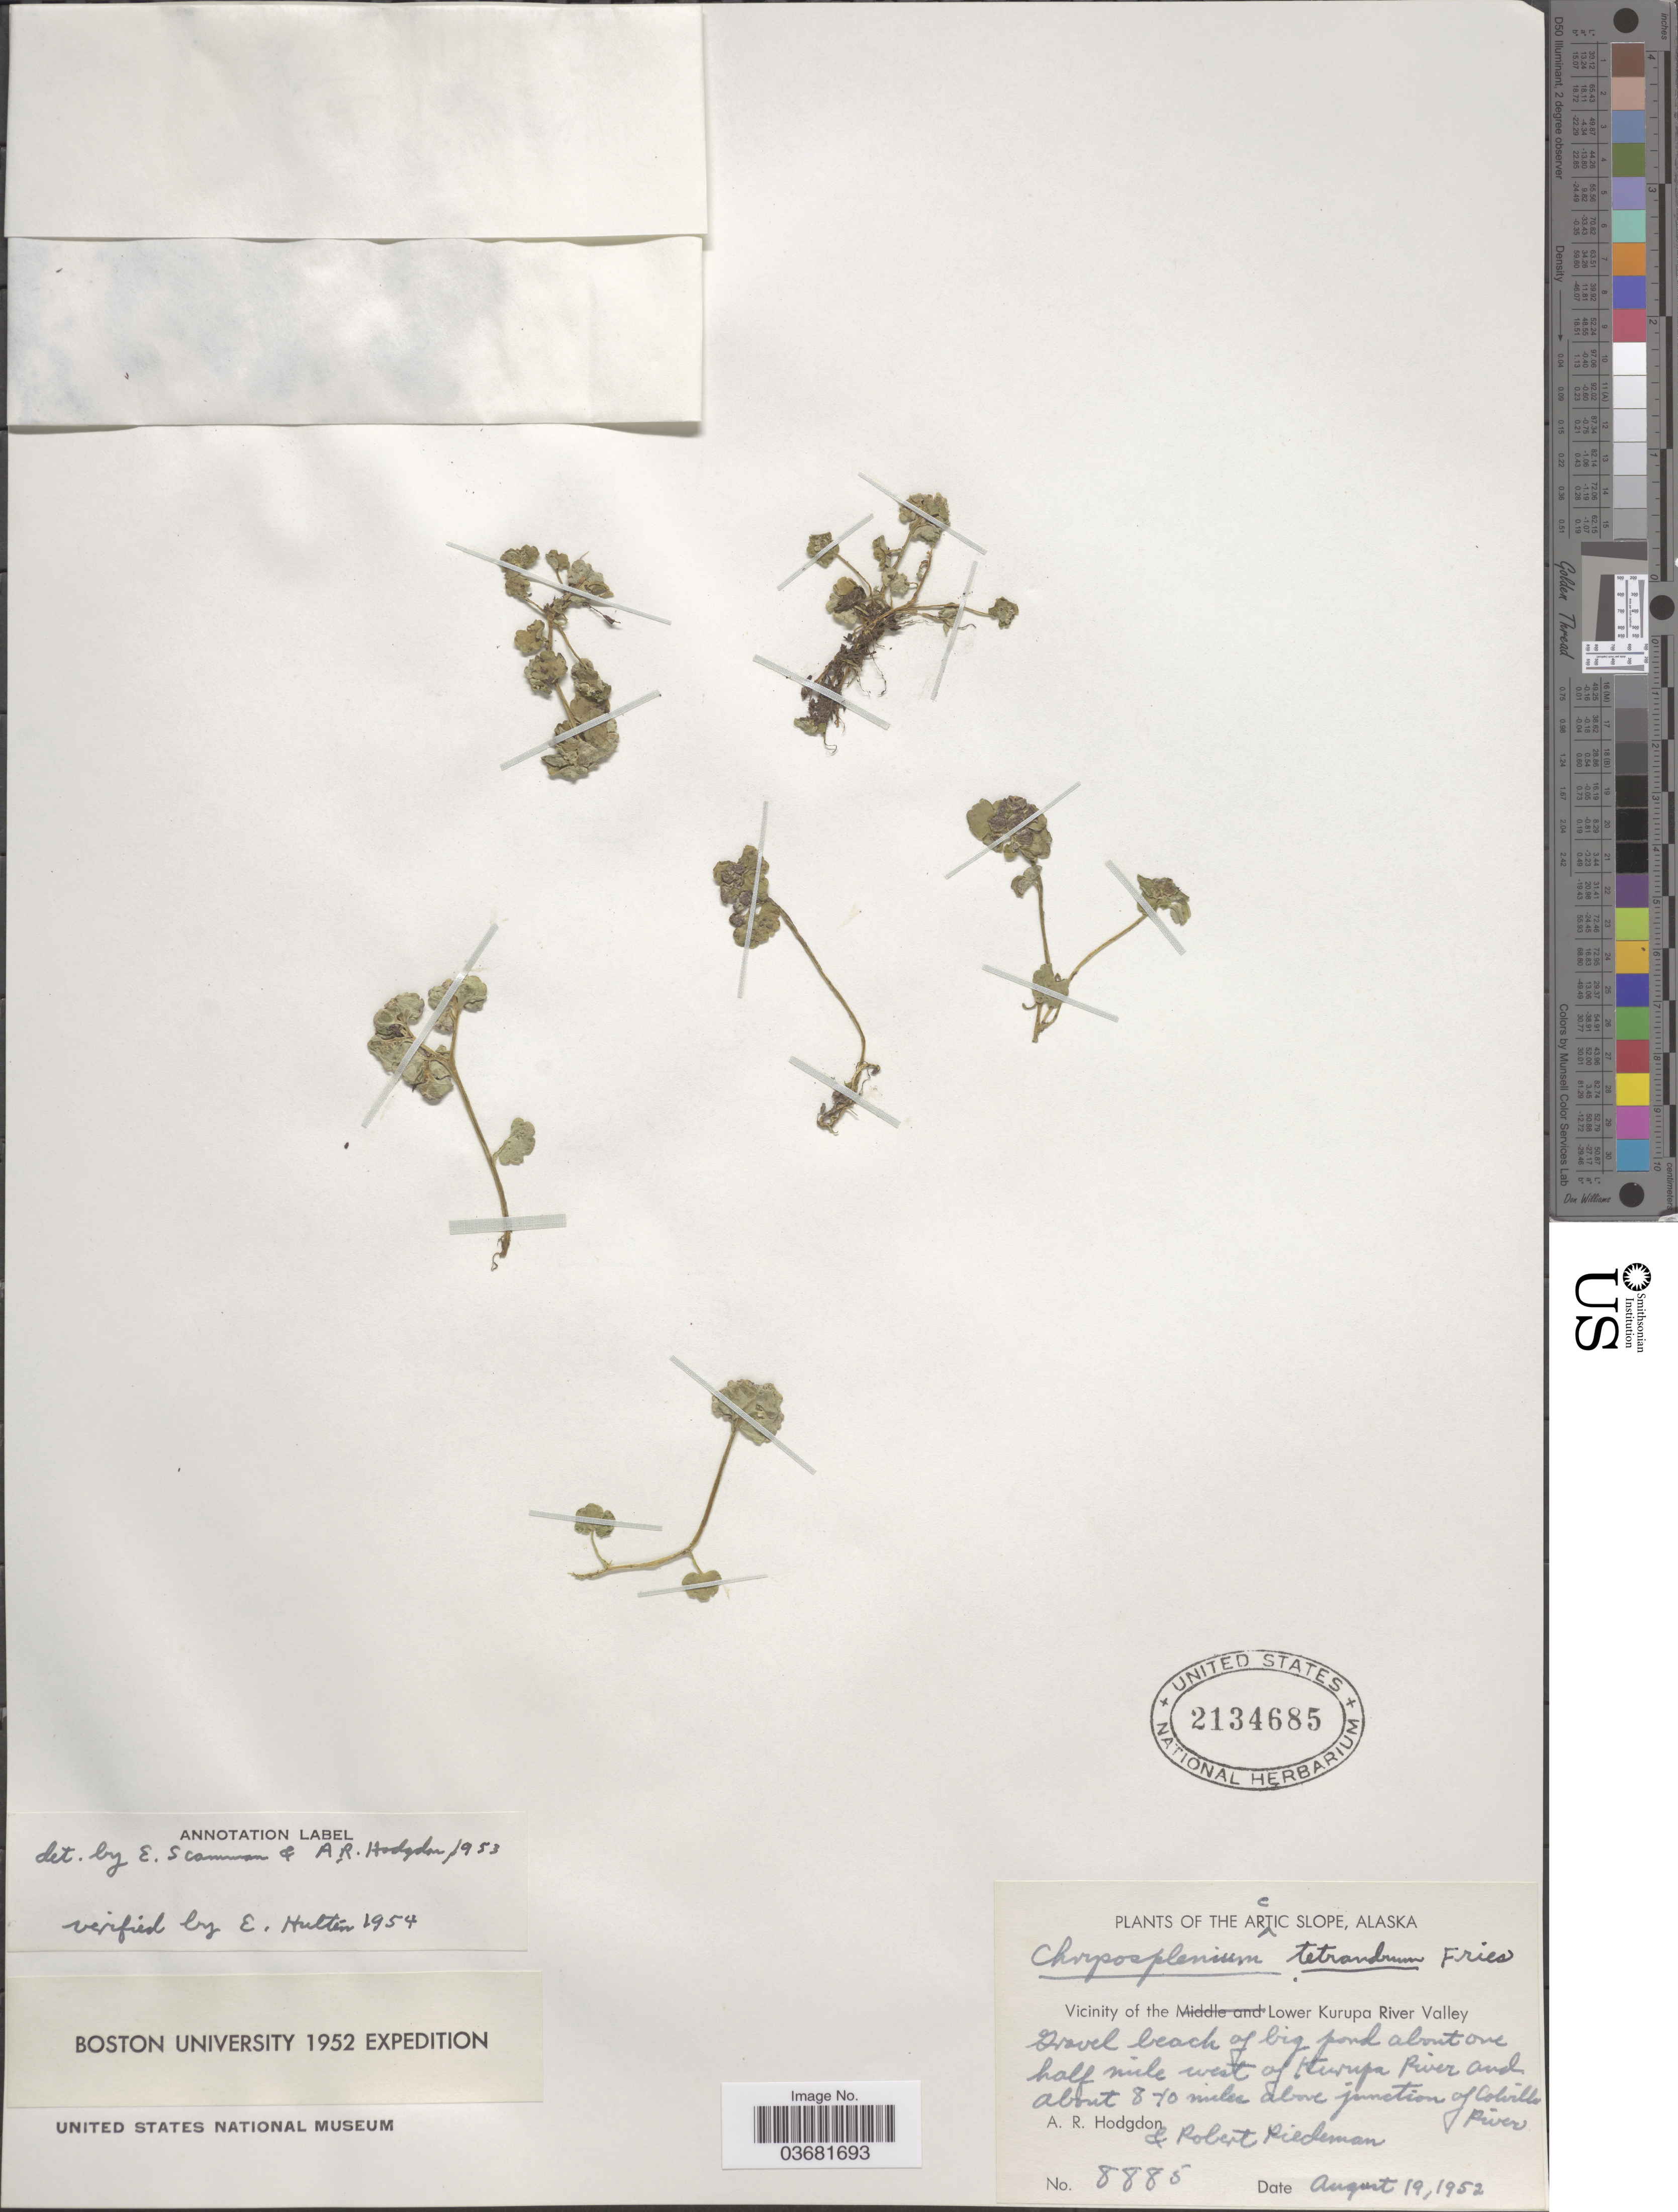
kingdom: Plantae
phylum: Tracheophyta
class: Magnoliopsida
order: Saxifragales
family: Saxifragaceae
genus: Chrysosplenium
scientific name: Chrysosplenium tetrandrum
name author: (N. Lund) Th. Fr.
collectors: A. R. Hodgdon & R. Riedeman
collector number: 8885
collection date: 1952-08-19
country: United States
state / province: Alaska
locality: The Arctic Slope. Vicinity of Lower Kurupa River Valley. Gravel beach of big pond about one half mile west of Kurupa River and about 8-10 miles above junction of Colville River.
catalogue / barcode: US 2134685